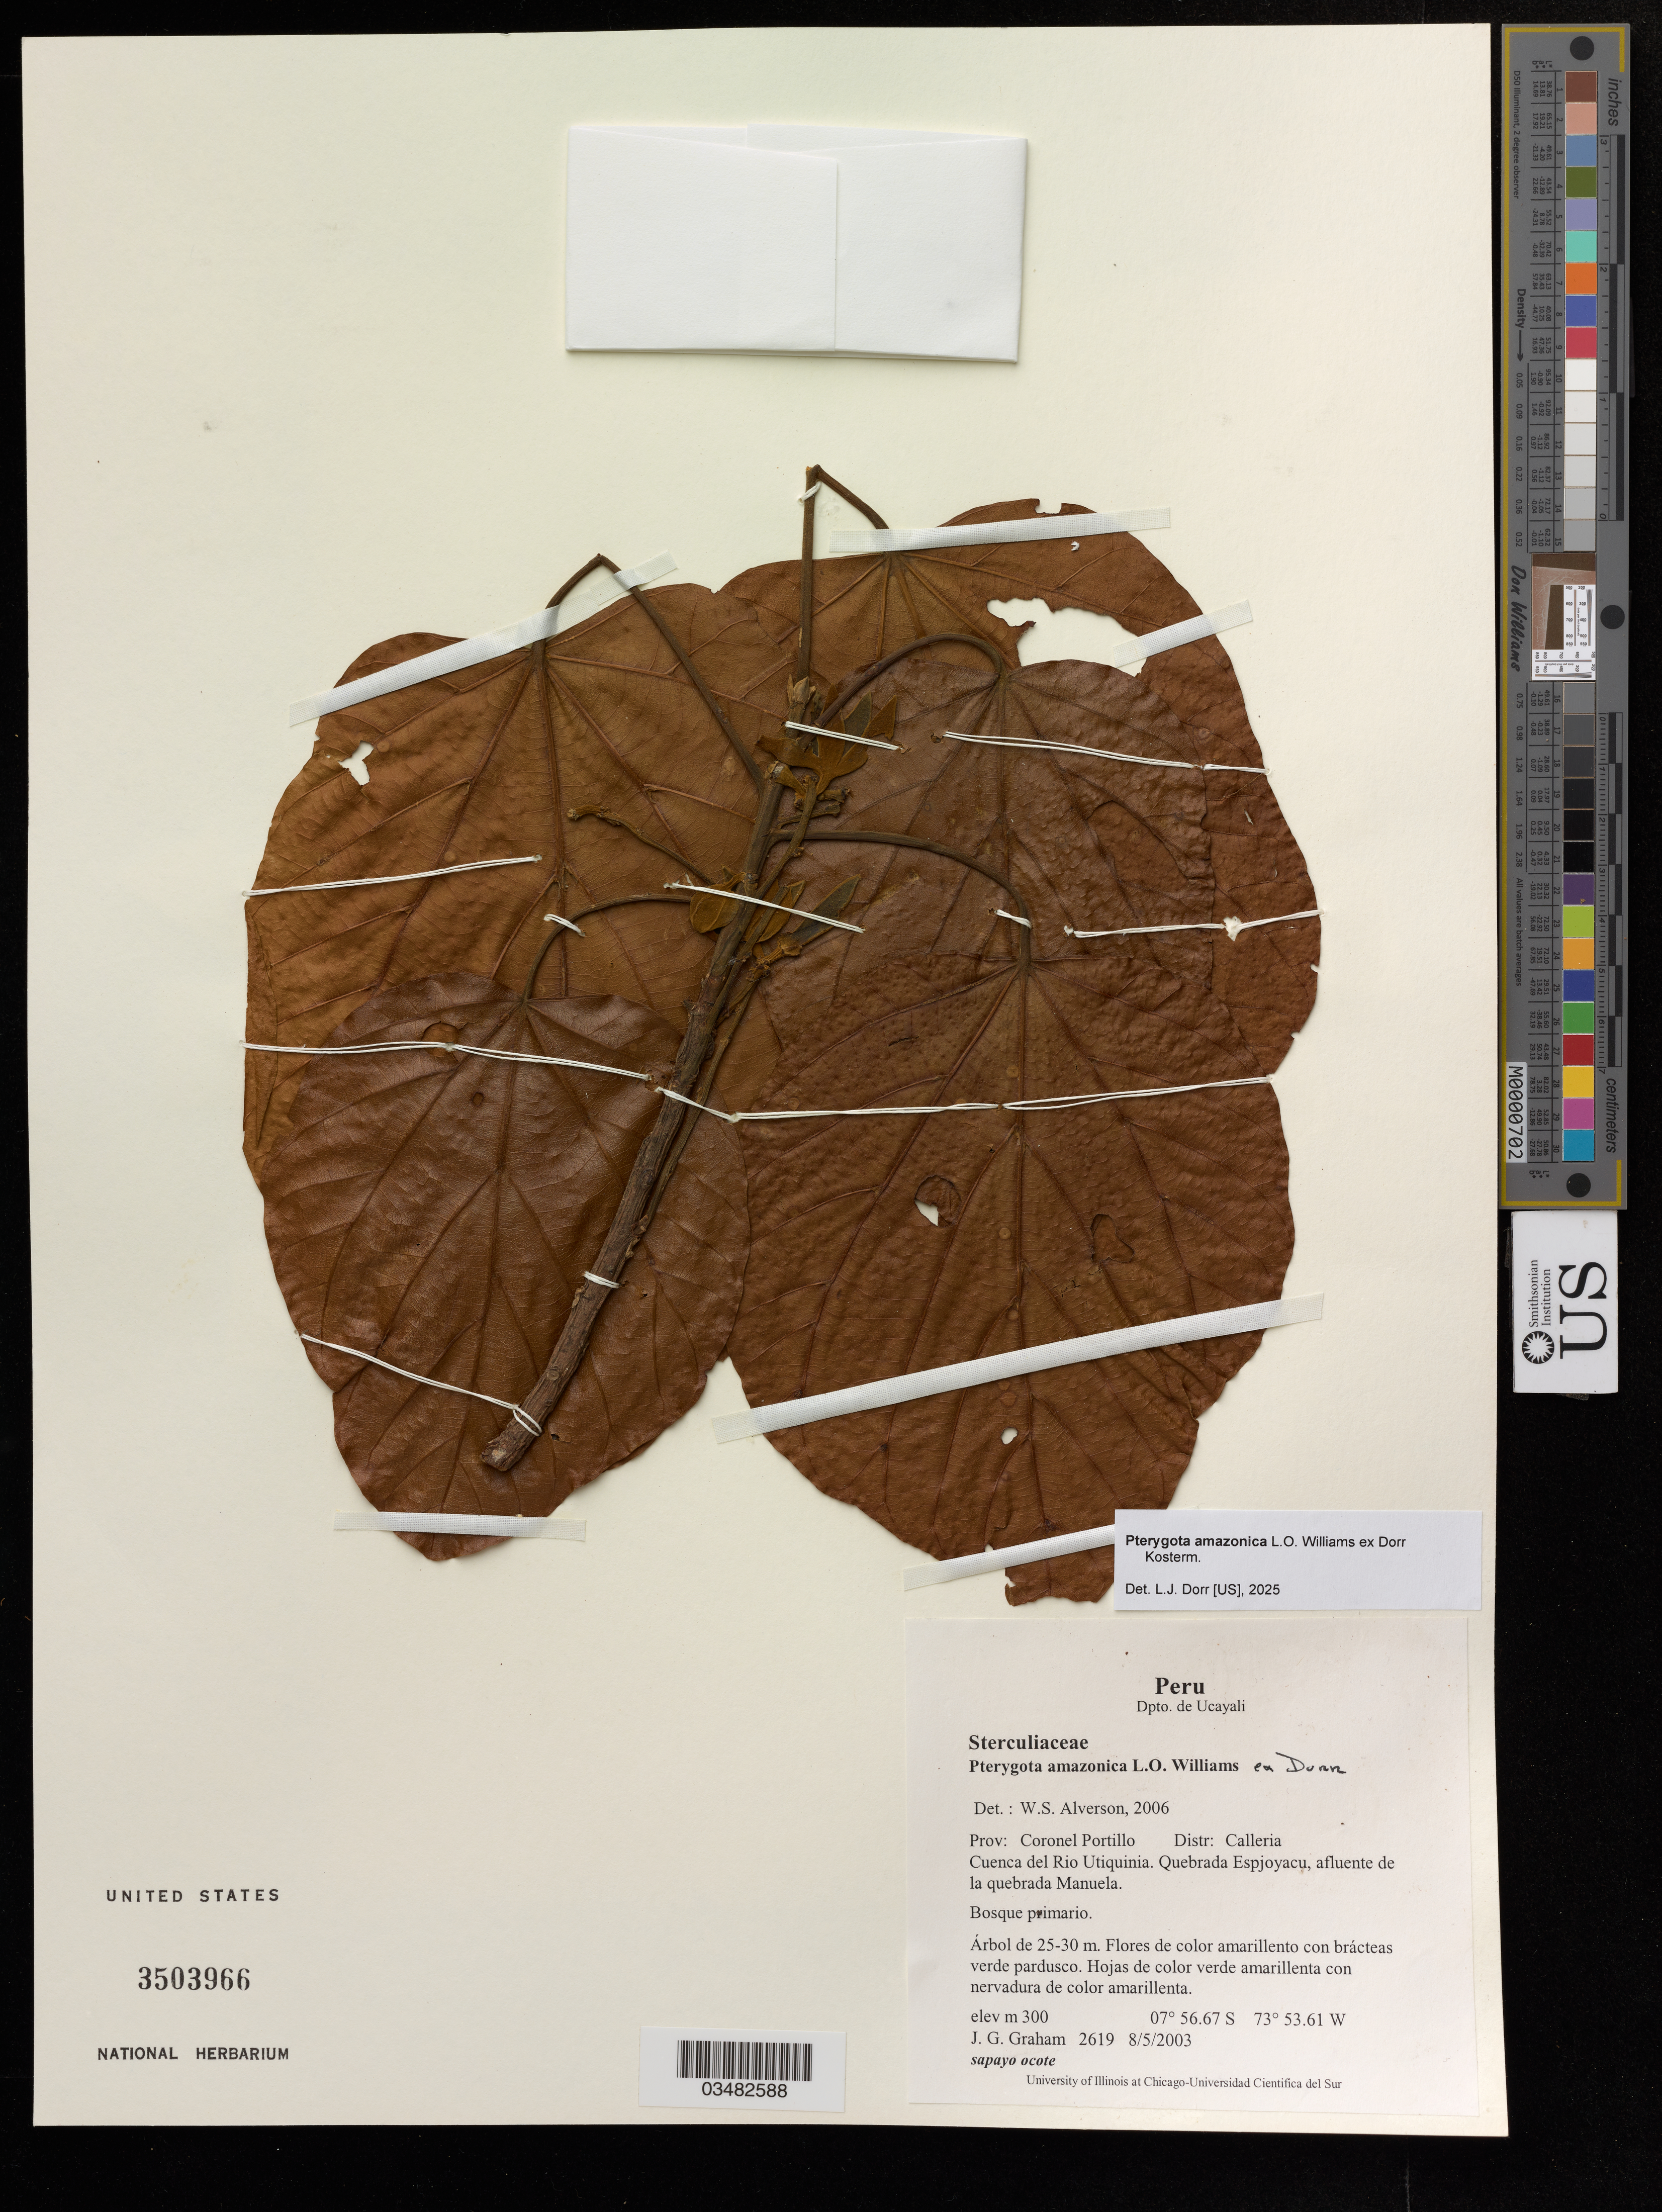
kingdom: Plantae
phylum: Tracheophyta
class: Magnoliopsida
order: Malvales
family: Malvaceae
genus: Pterygota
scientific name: Pterygota amazonica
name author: L.O. Williams ex Dorr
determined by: Dorr, Laurence J., Curator (BOT), Smithsonian Institution - National Museum of Natural History (UNITED STATES)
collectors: J. Graham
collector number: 2619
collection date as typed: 8/5/2003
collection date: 2003-08-05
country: Peru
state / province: Ucayali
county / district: Coronel Portillo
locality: Cuenca del Rio Utiquinia. Quebrada Esjoyacu, afluente de la quebrada Manuela.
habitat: bosque primario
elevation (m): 300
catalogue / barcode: US 3503966